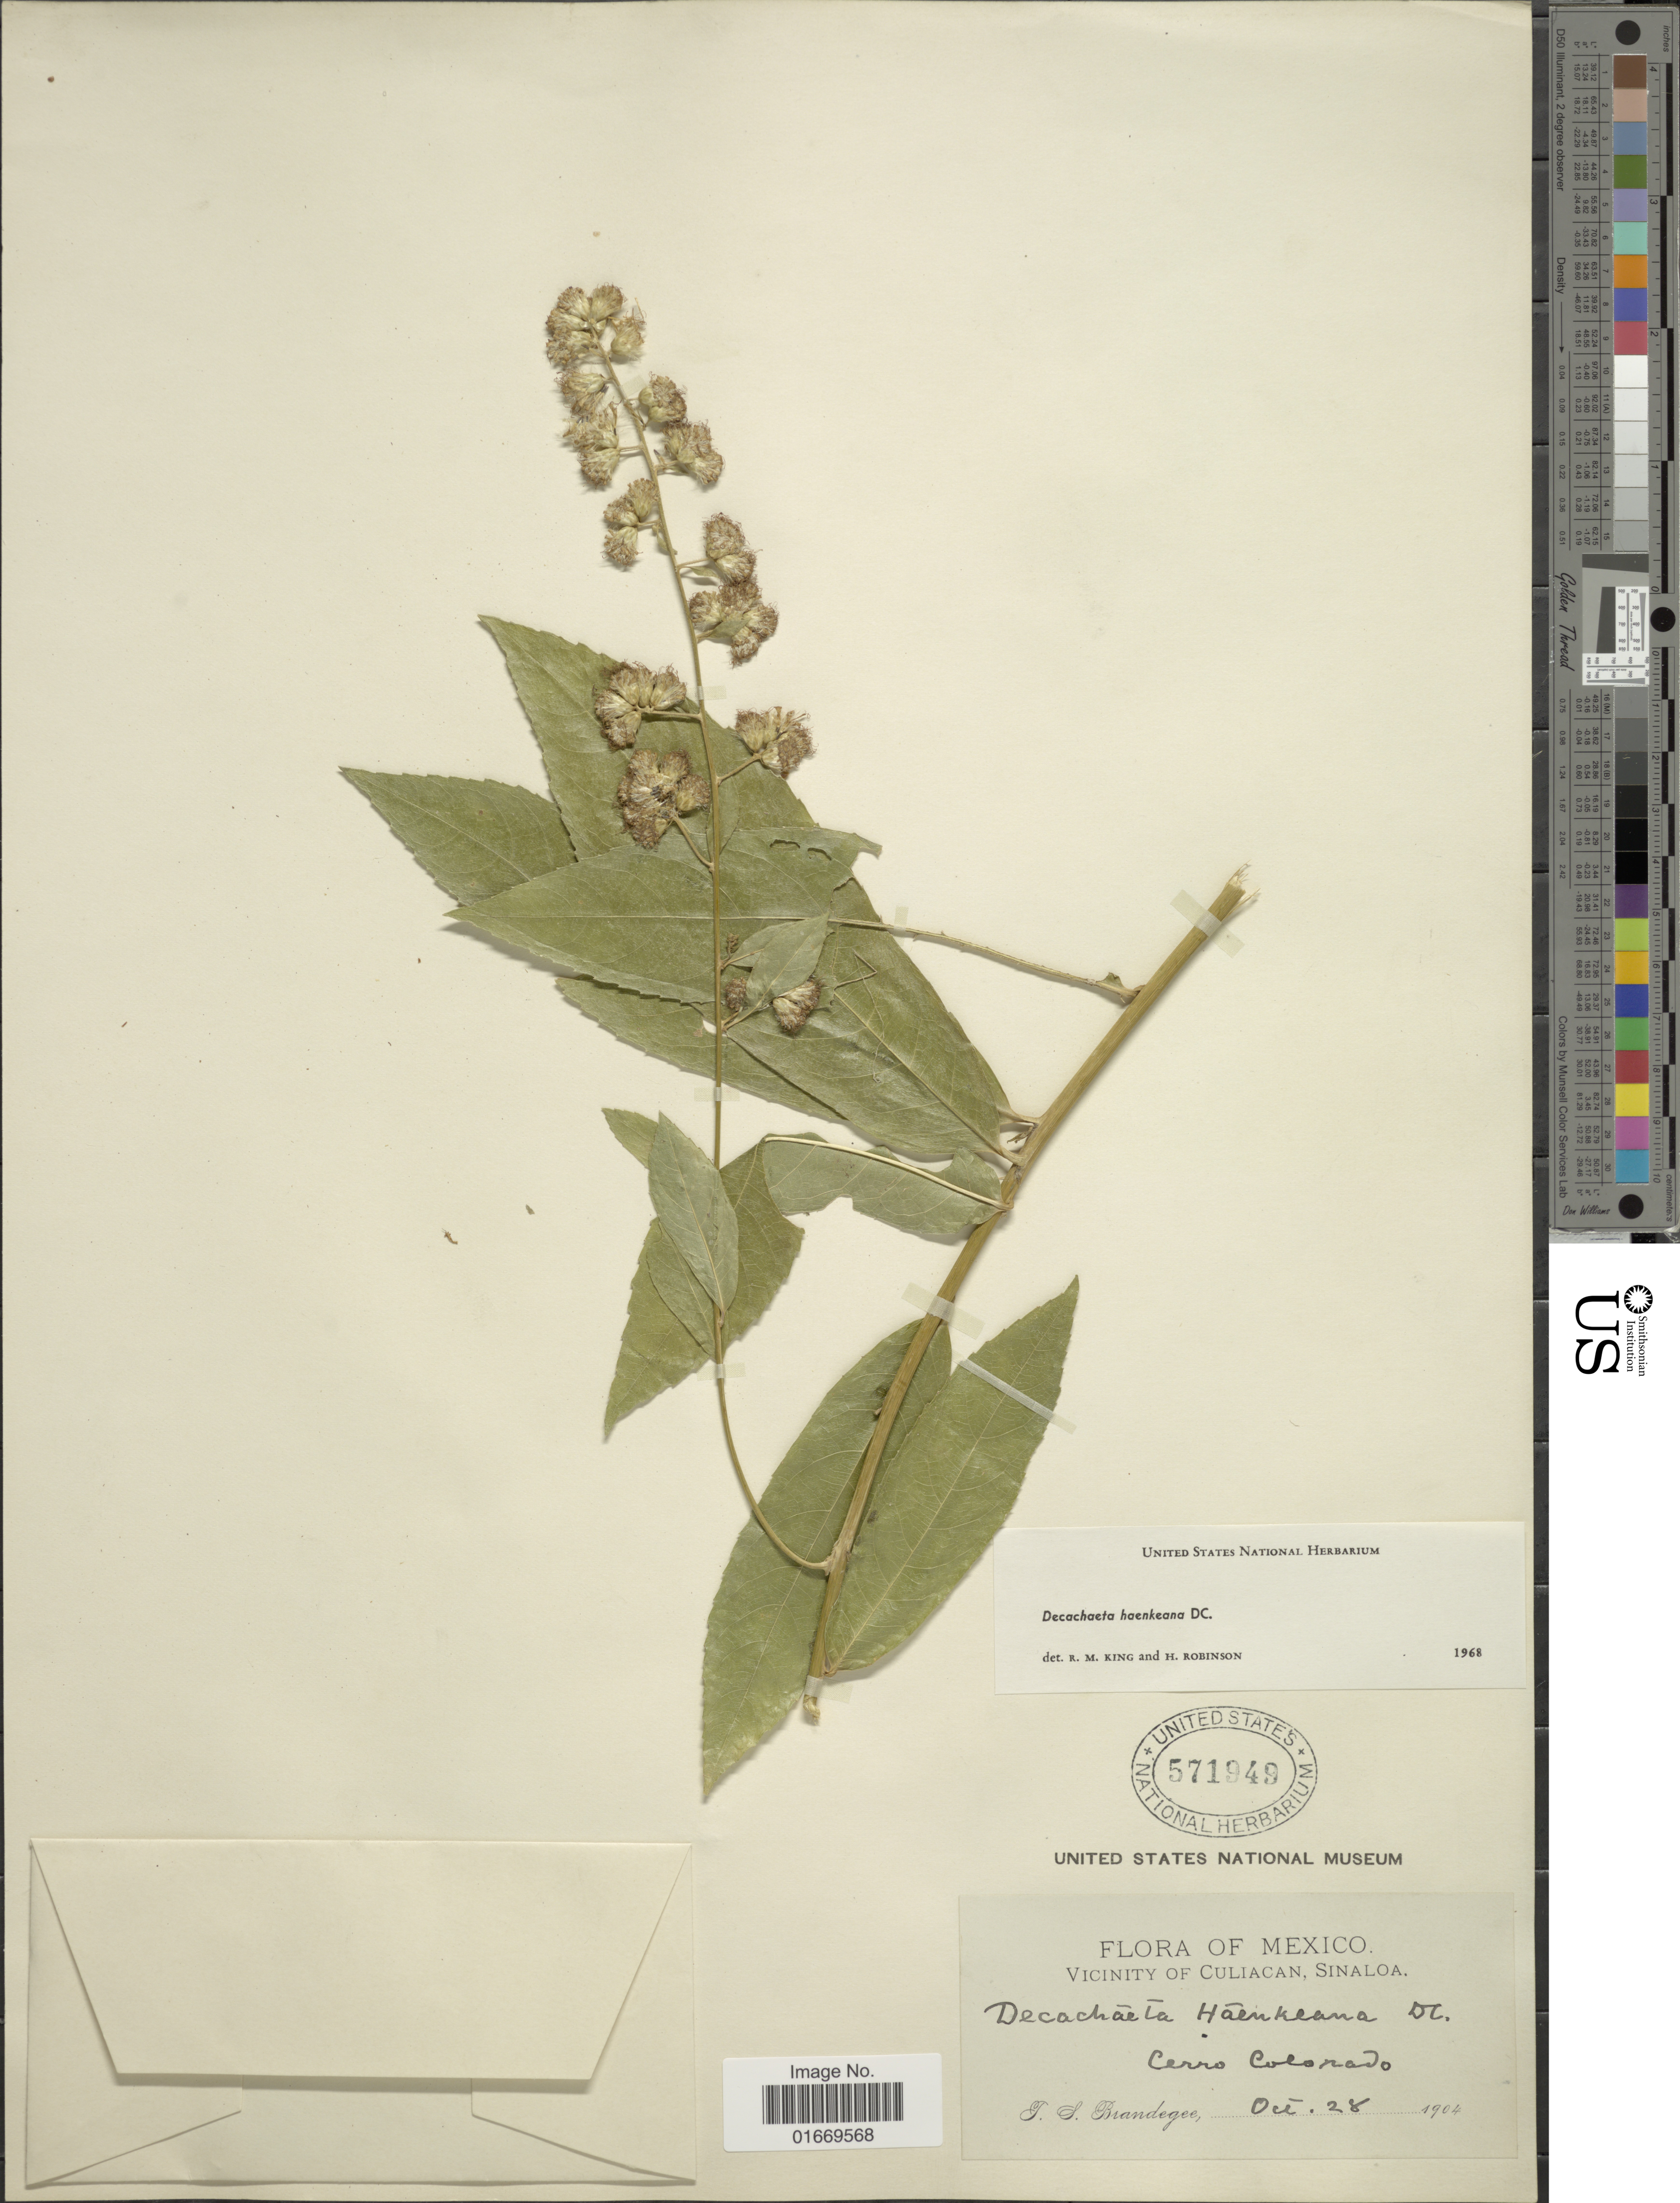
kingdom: Plantae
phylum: Tracheophyta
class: Magnoliopsida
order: Asterales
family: Asteraceae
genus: Decachaeta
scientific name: Decachaeta haenkeana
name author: DC.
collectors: T. S. Brandegee (herbarium)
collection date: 1904-10-28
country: Mexico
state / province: Sinaloa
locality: Vicinity of Culiacan, Cerro Colorado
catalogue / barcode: US 571949